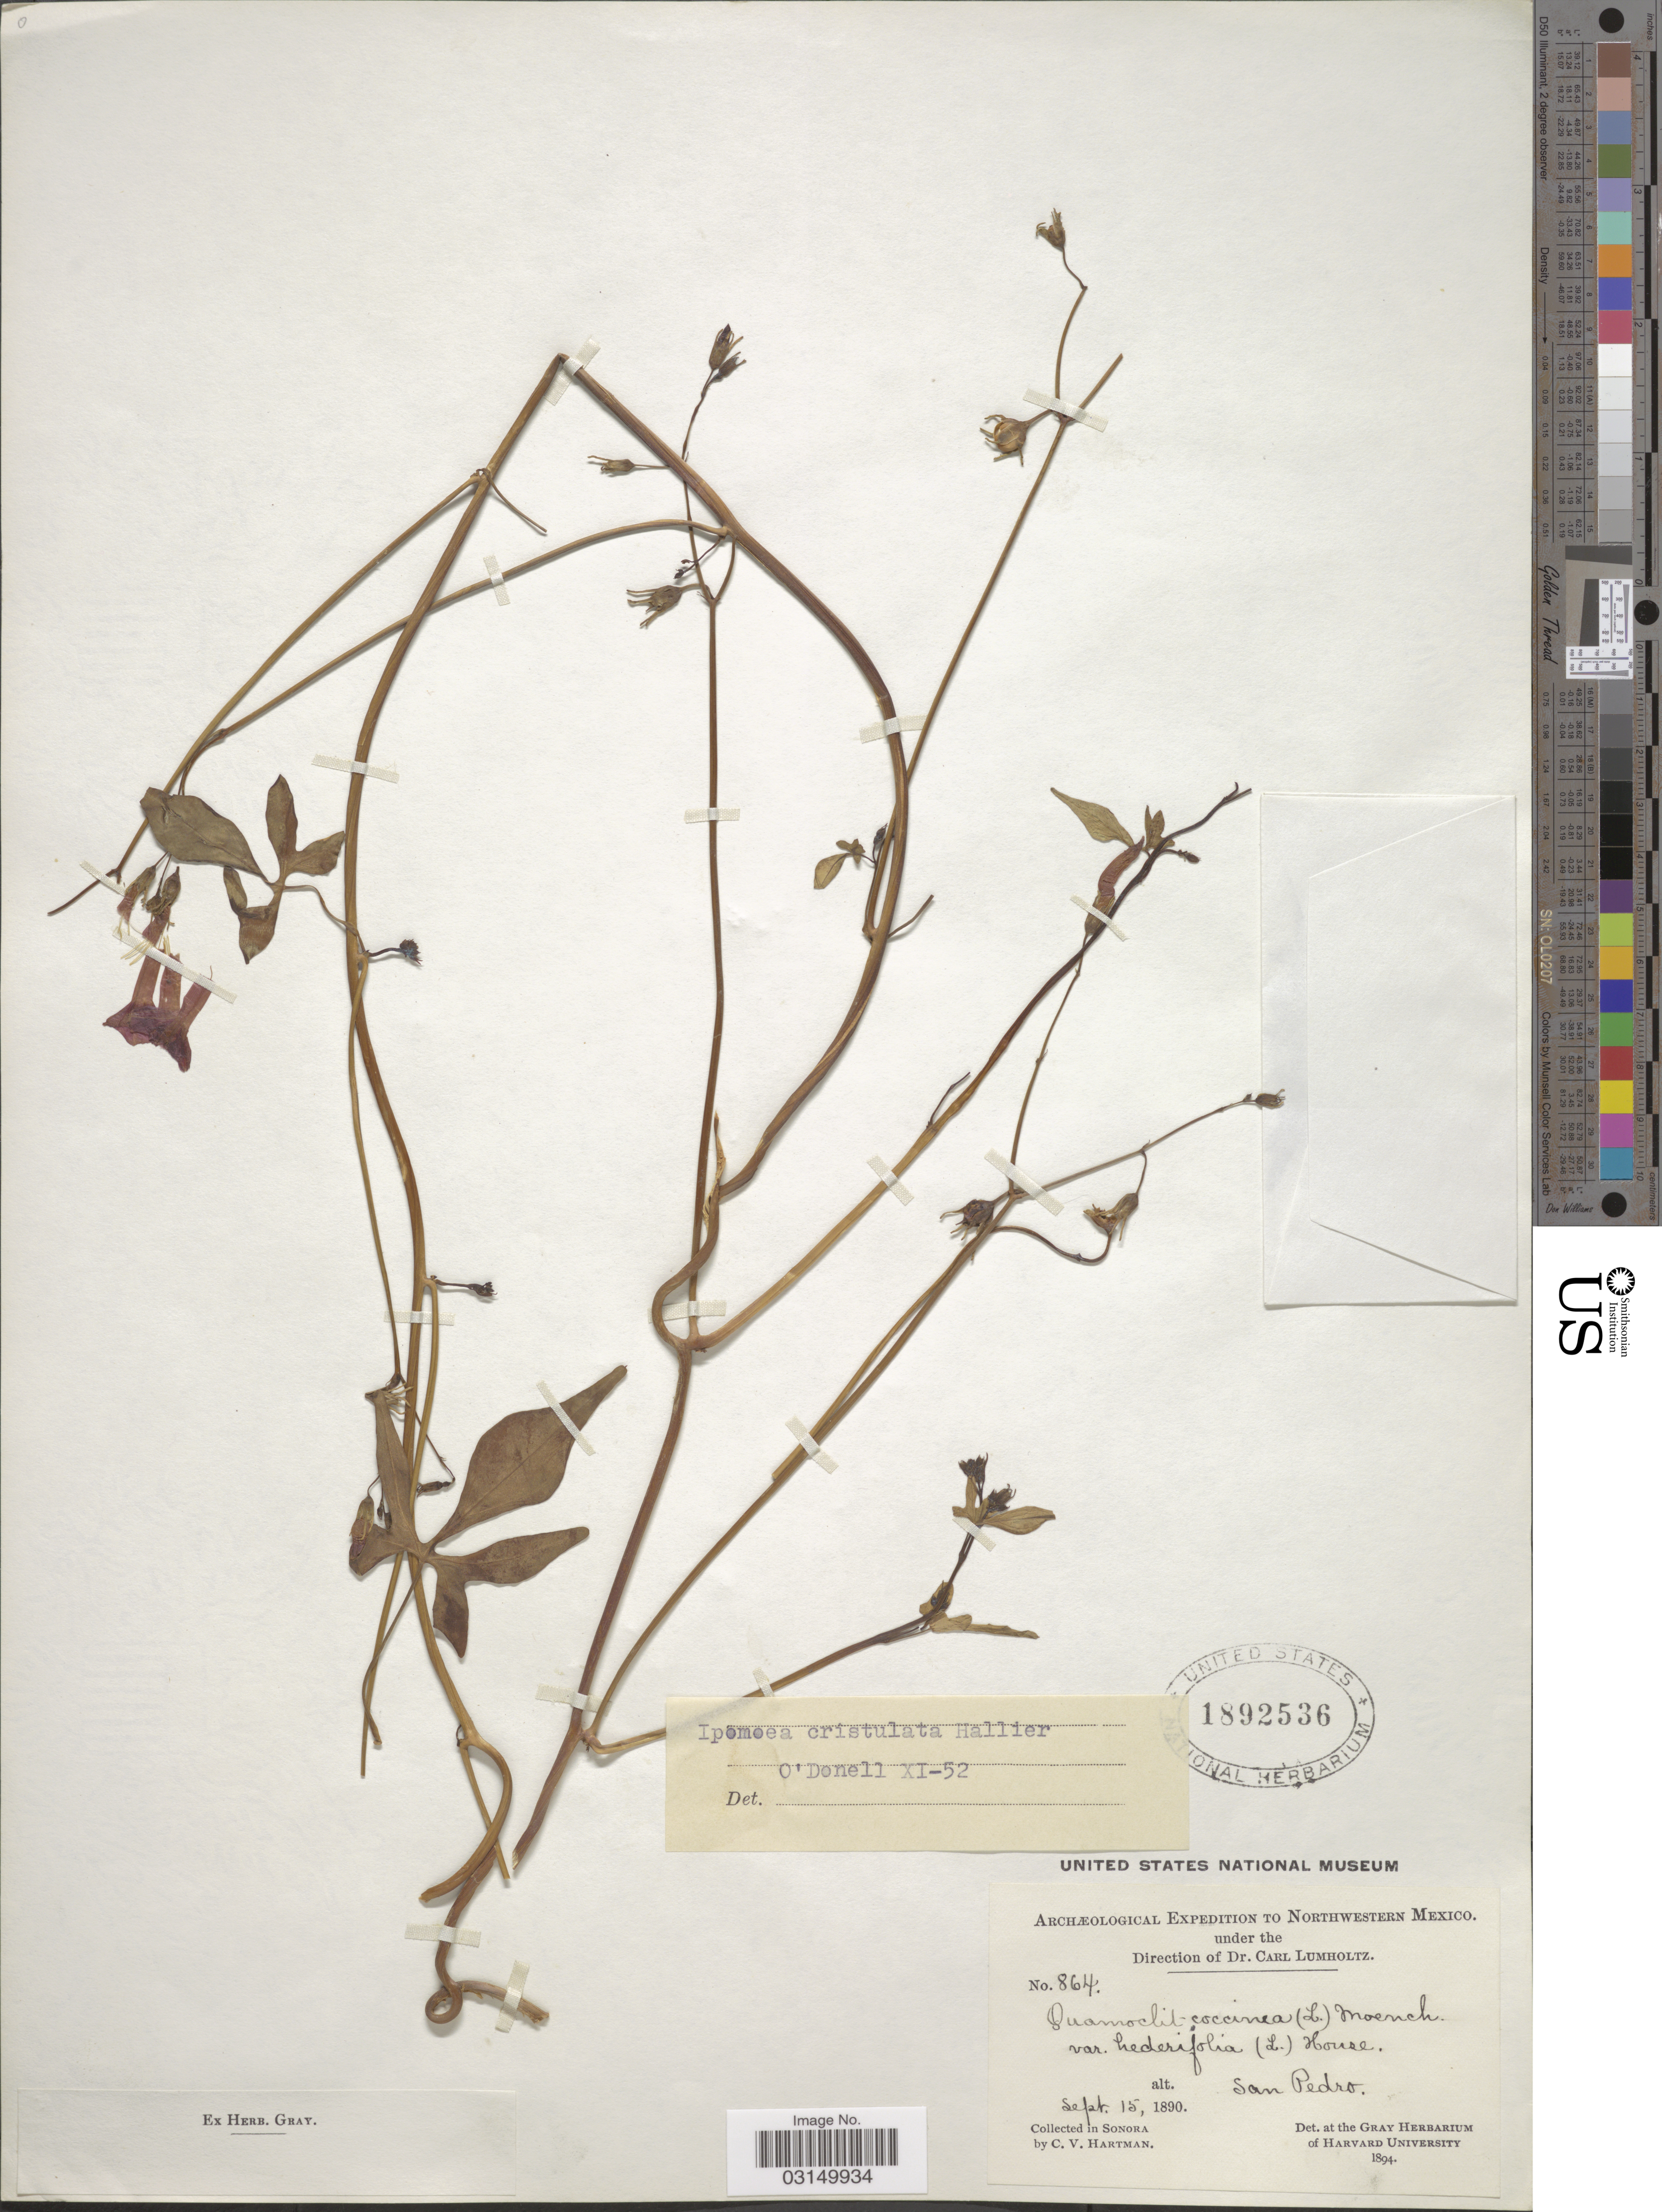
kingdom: Plantae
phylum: Tracheophyta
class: Magnoliopsida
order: Solanales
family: Convolvulaceae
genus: Ipomoea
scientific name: Ipomoea cristulata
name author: Hallier f.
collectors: C. V. Hartman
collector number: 864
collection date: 1890-09-15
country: Mexico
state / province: Sonora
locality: Northwestern Mexico, San Pedro.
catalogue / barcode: US 1892536